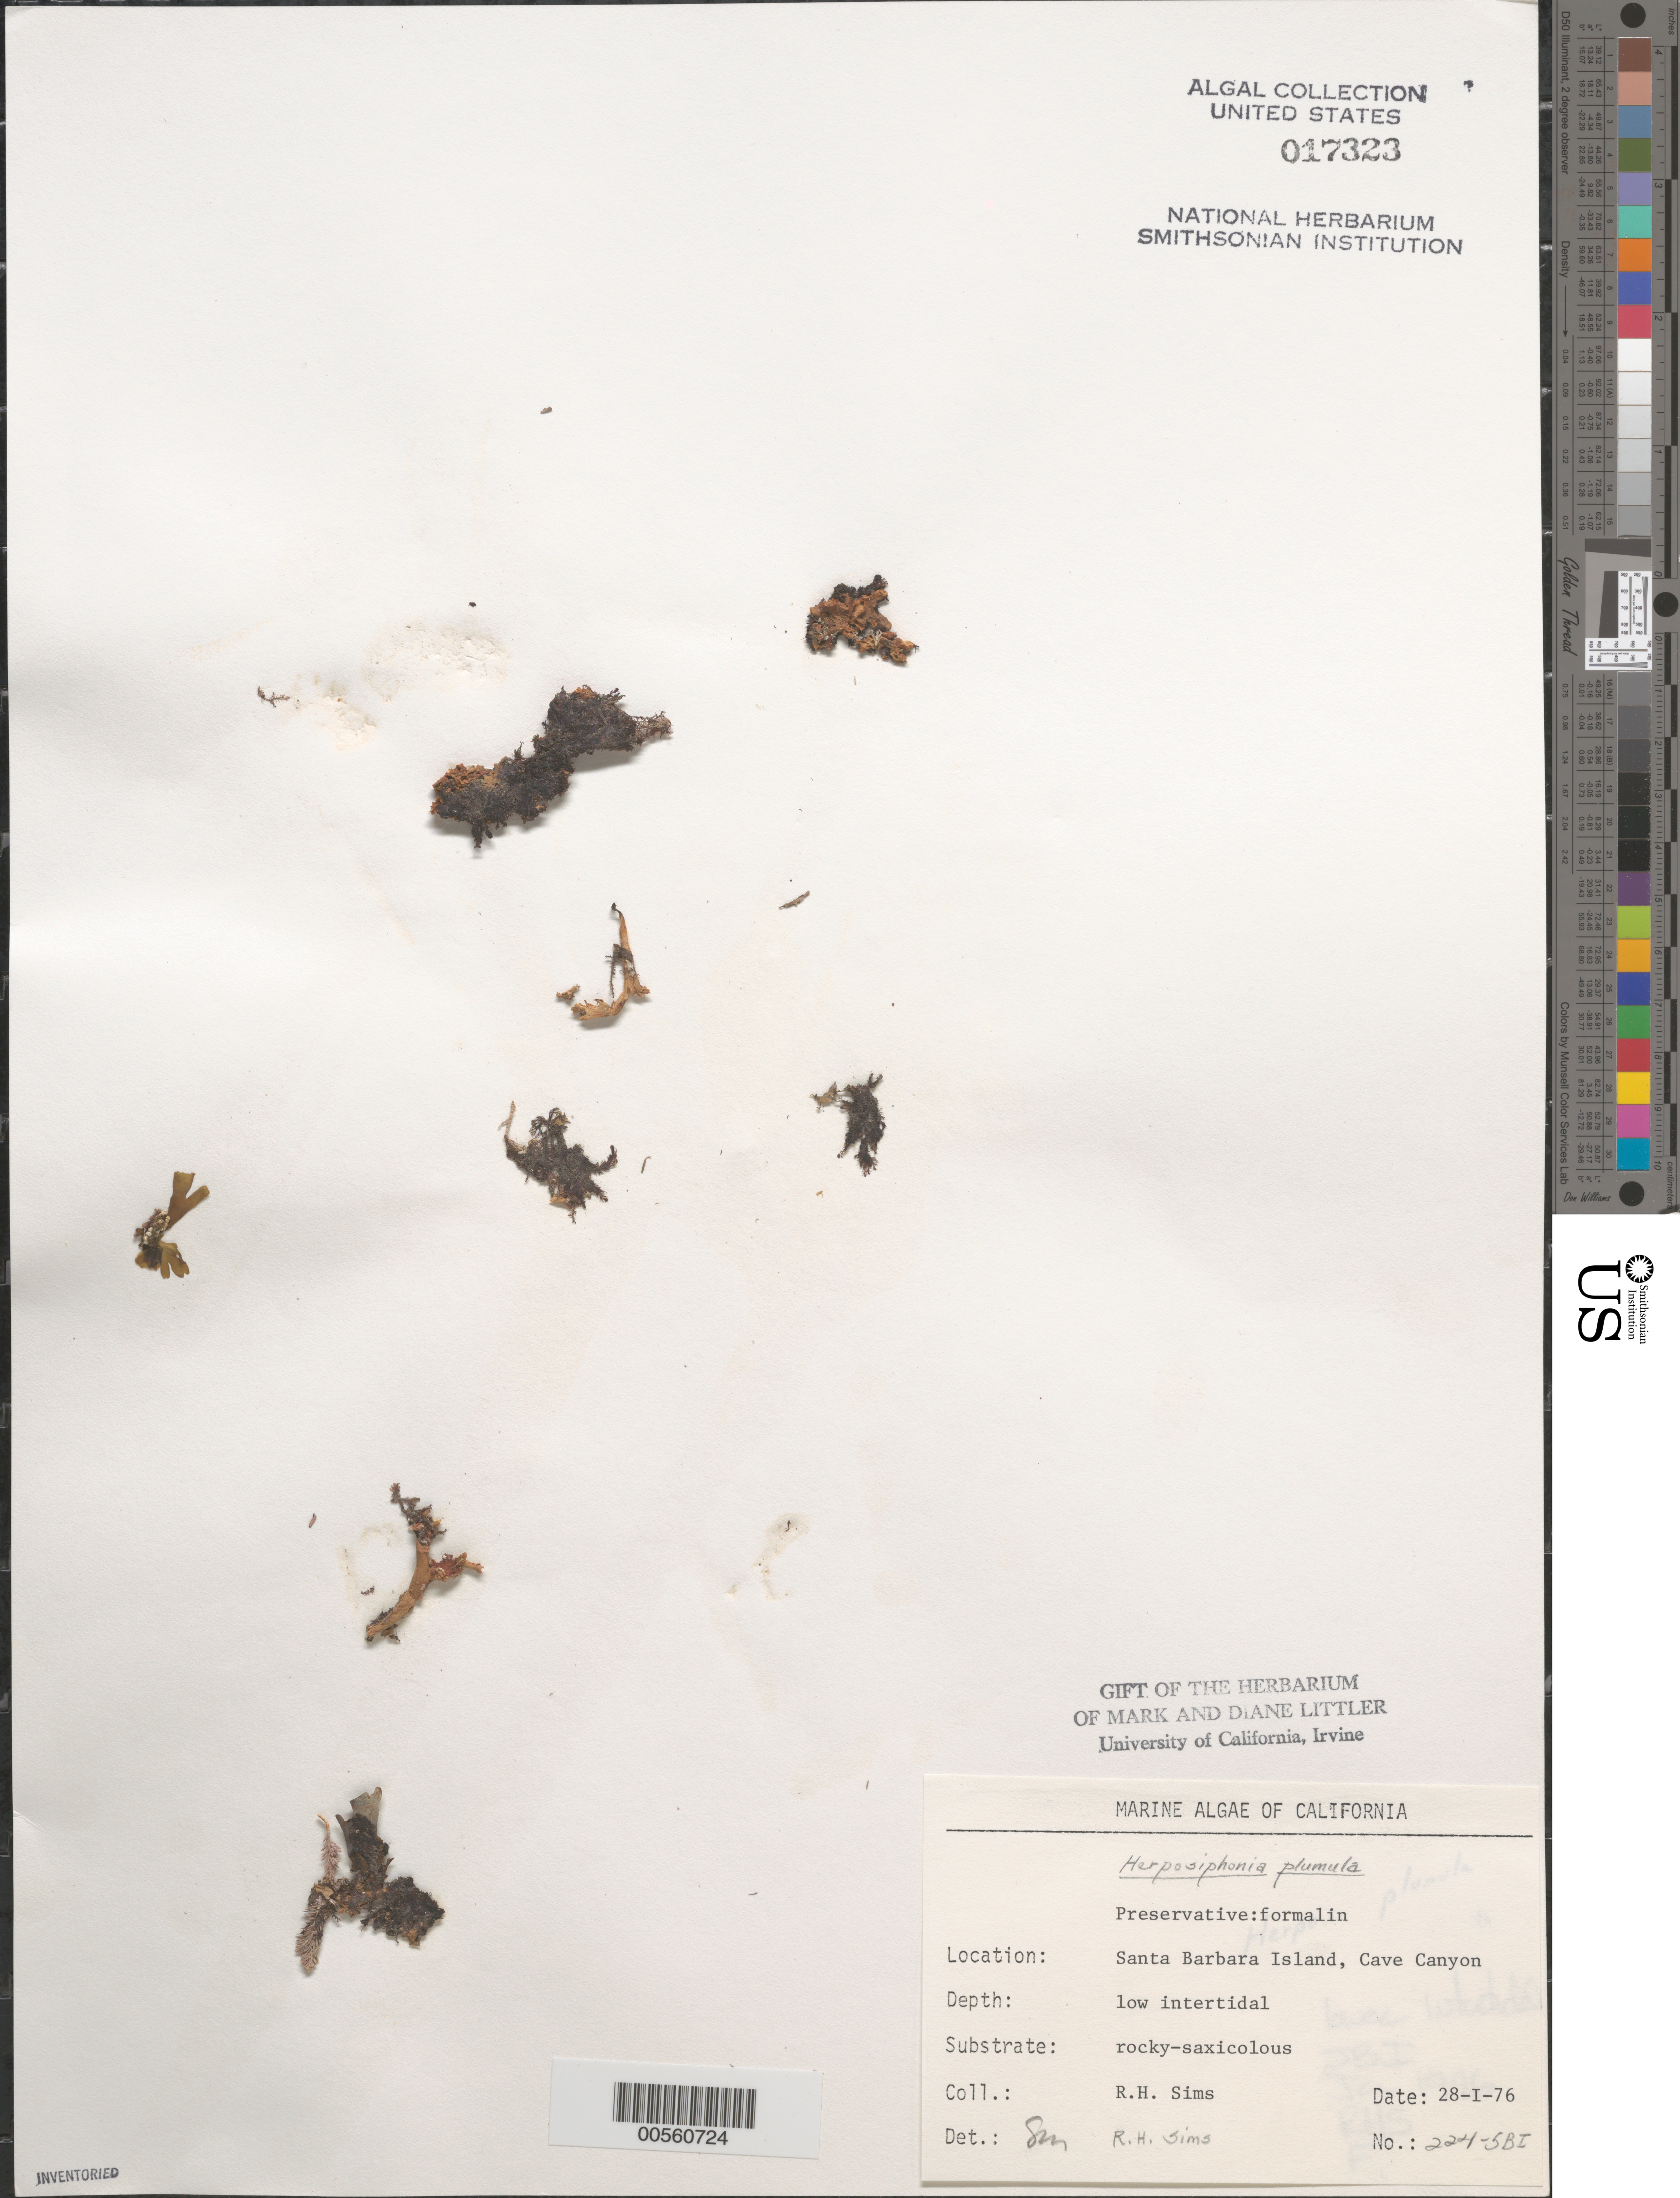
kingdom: Plantae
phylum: Rhodophyta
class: Florideophyceae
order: Ceramiales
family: Rhodomelaceae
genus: Herposiphonia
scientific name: Herposiphonia plumula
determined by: Murray, S. N.; Sims, Robert H.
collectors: R. H. Sims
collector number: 224-sbi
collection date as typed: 28 Jan 1976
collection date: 1976-01-28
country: United States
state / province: California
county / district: Santa Barbara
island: Santa Barbara Island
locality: Cave Canyon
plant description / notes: BLM-SOCALBIGHT Rocky Intertidal Survey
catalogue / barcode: US 17323